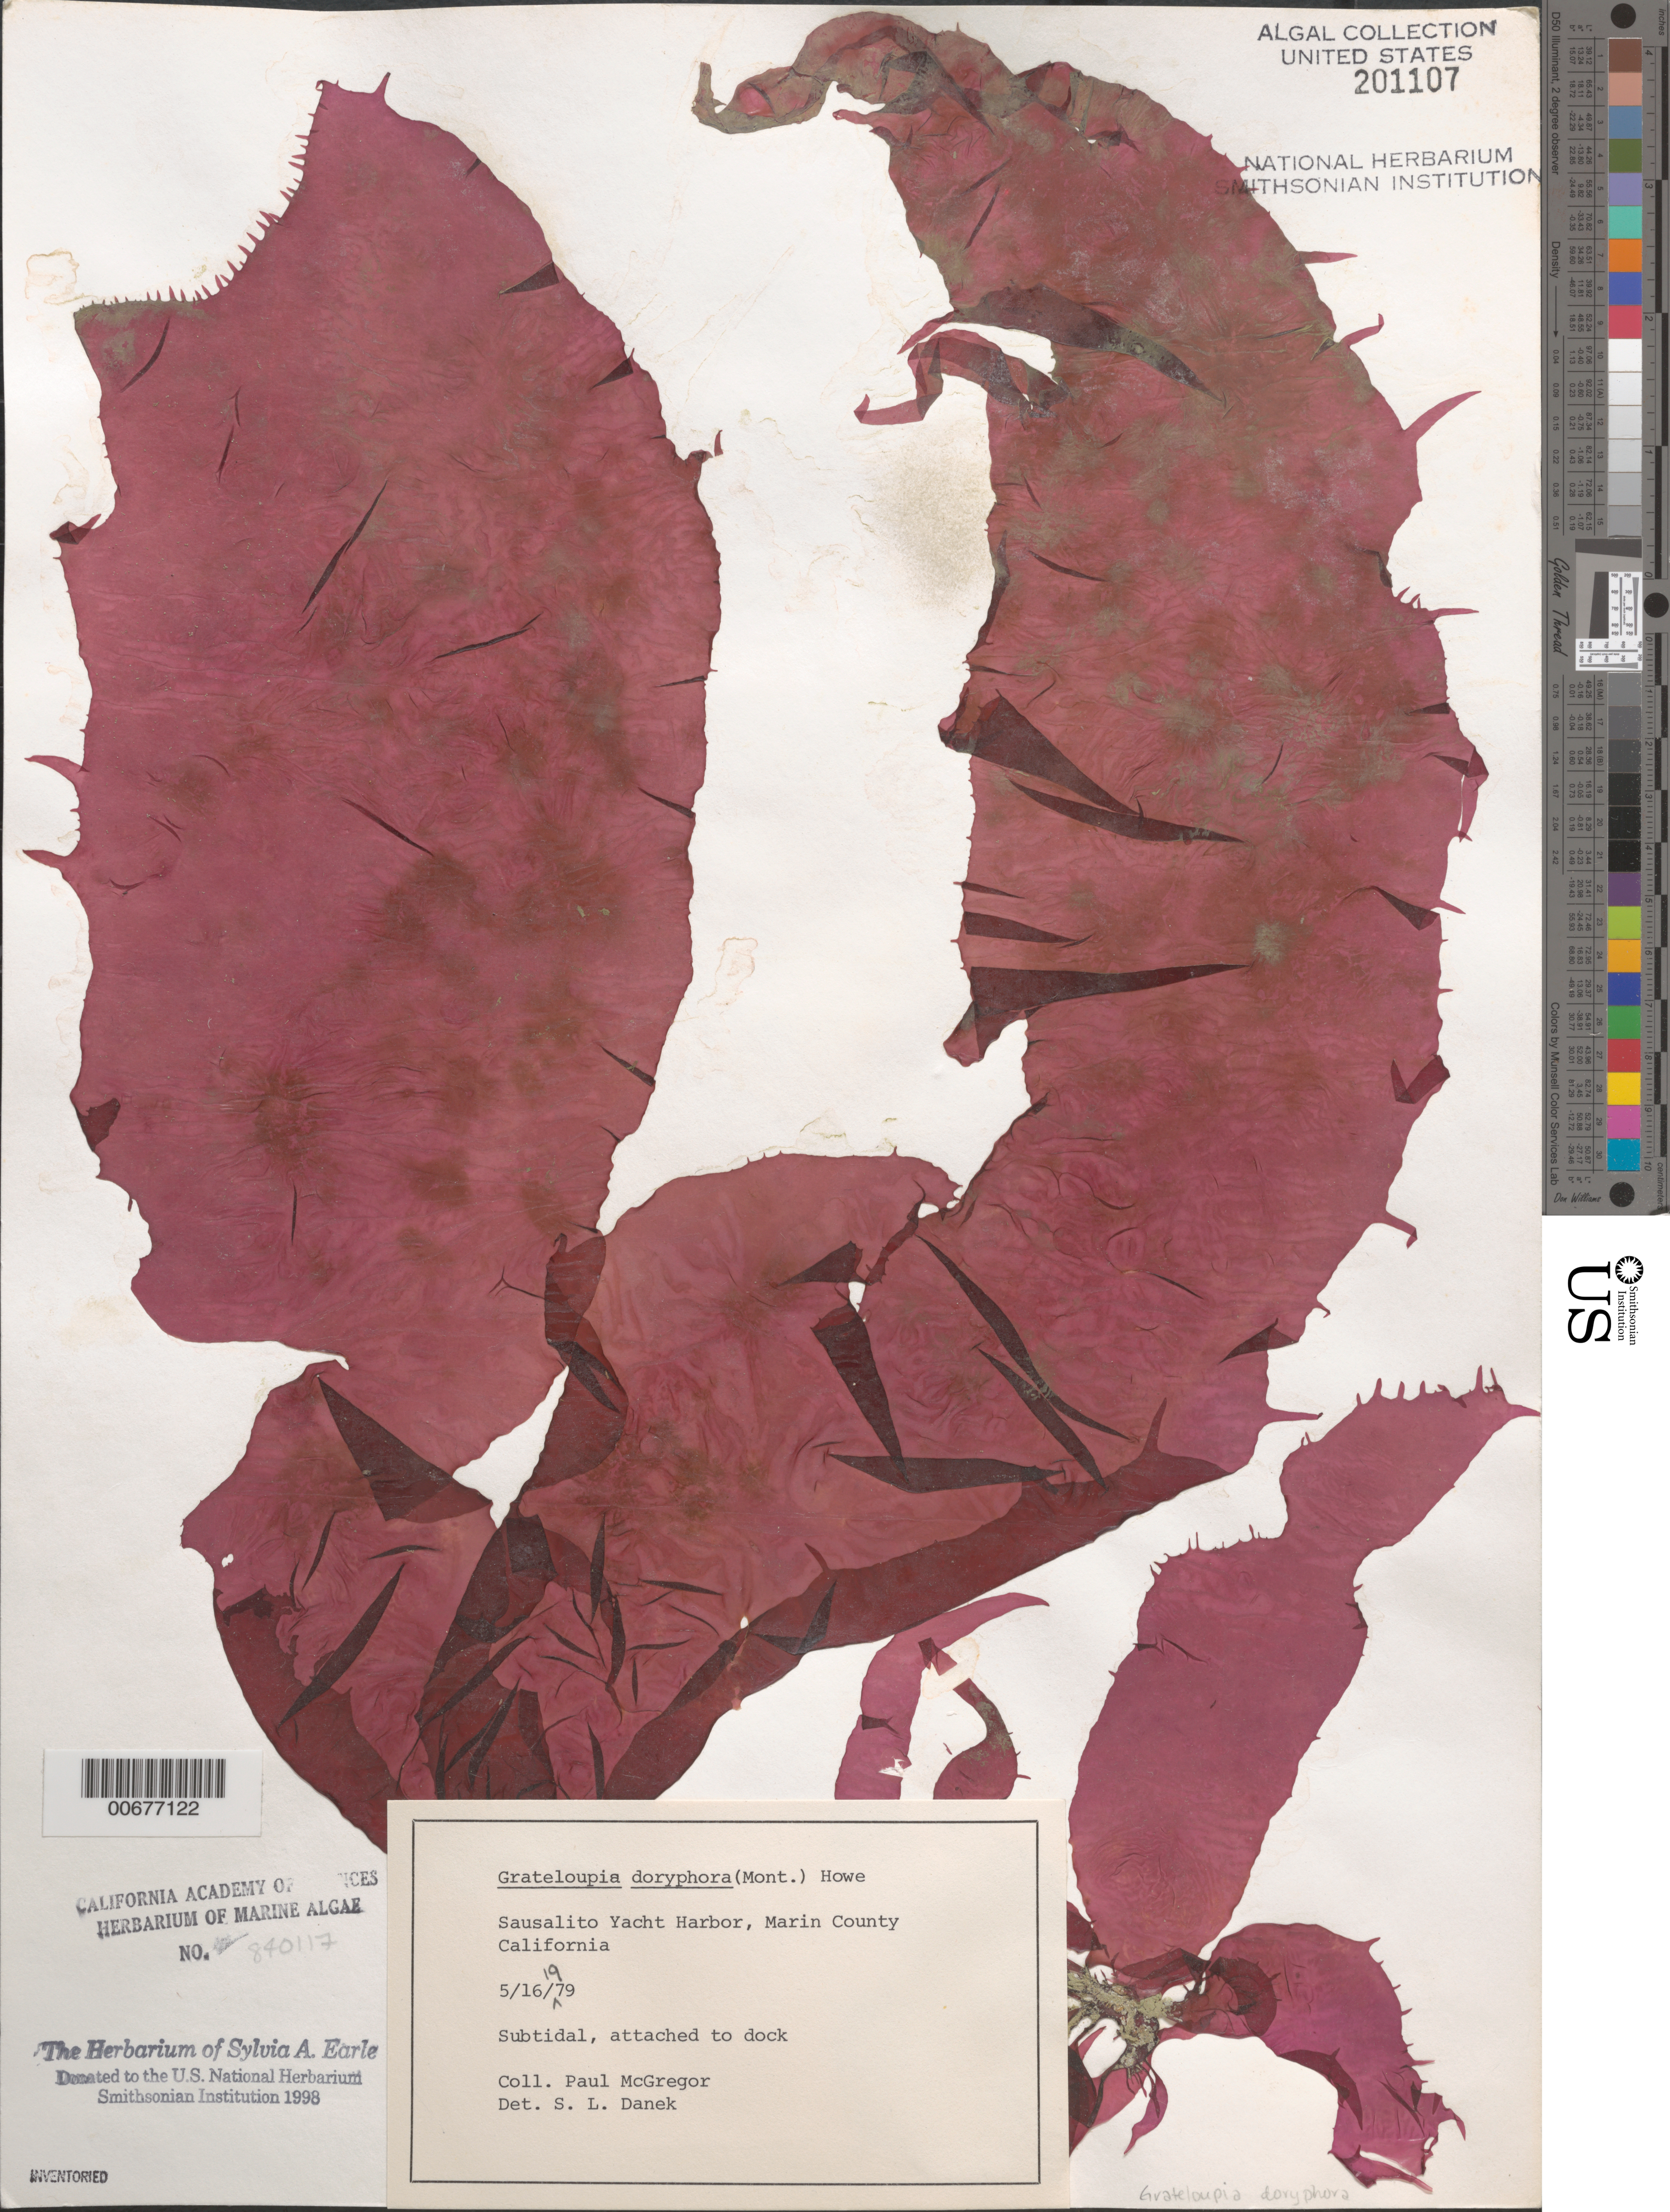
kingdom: Plantae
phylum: Rhodophyta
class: Florideophyceae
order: Halymeniales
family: Halymeniaceae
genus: Grateloupia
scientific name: Grateloupia doryphora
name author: (Mont.) Howe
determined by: Danek, S. L.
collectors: P. McGregor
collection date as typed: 16 May 1979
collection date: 1979-05-16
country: United States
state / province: California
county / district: Marin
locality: Sausalito Yacht Harbor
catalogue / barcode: US 201107